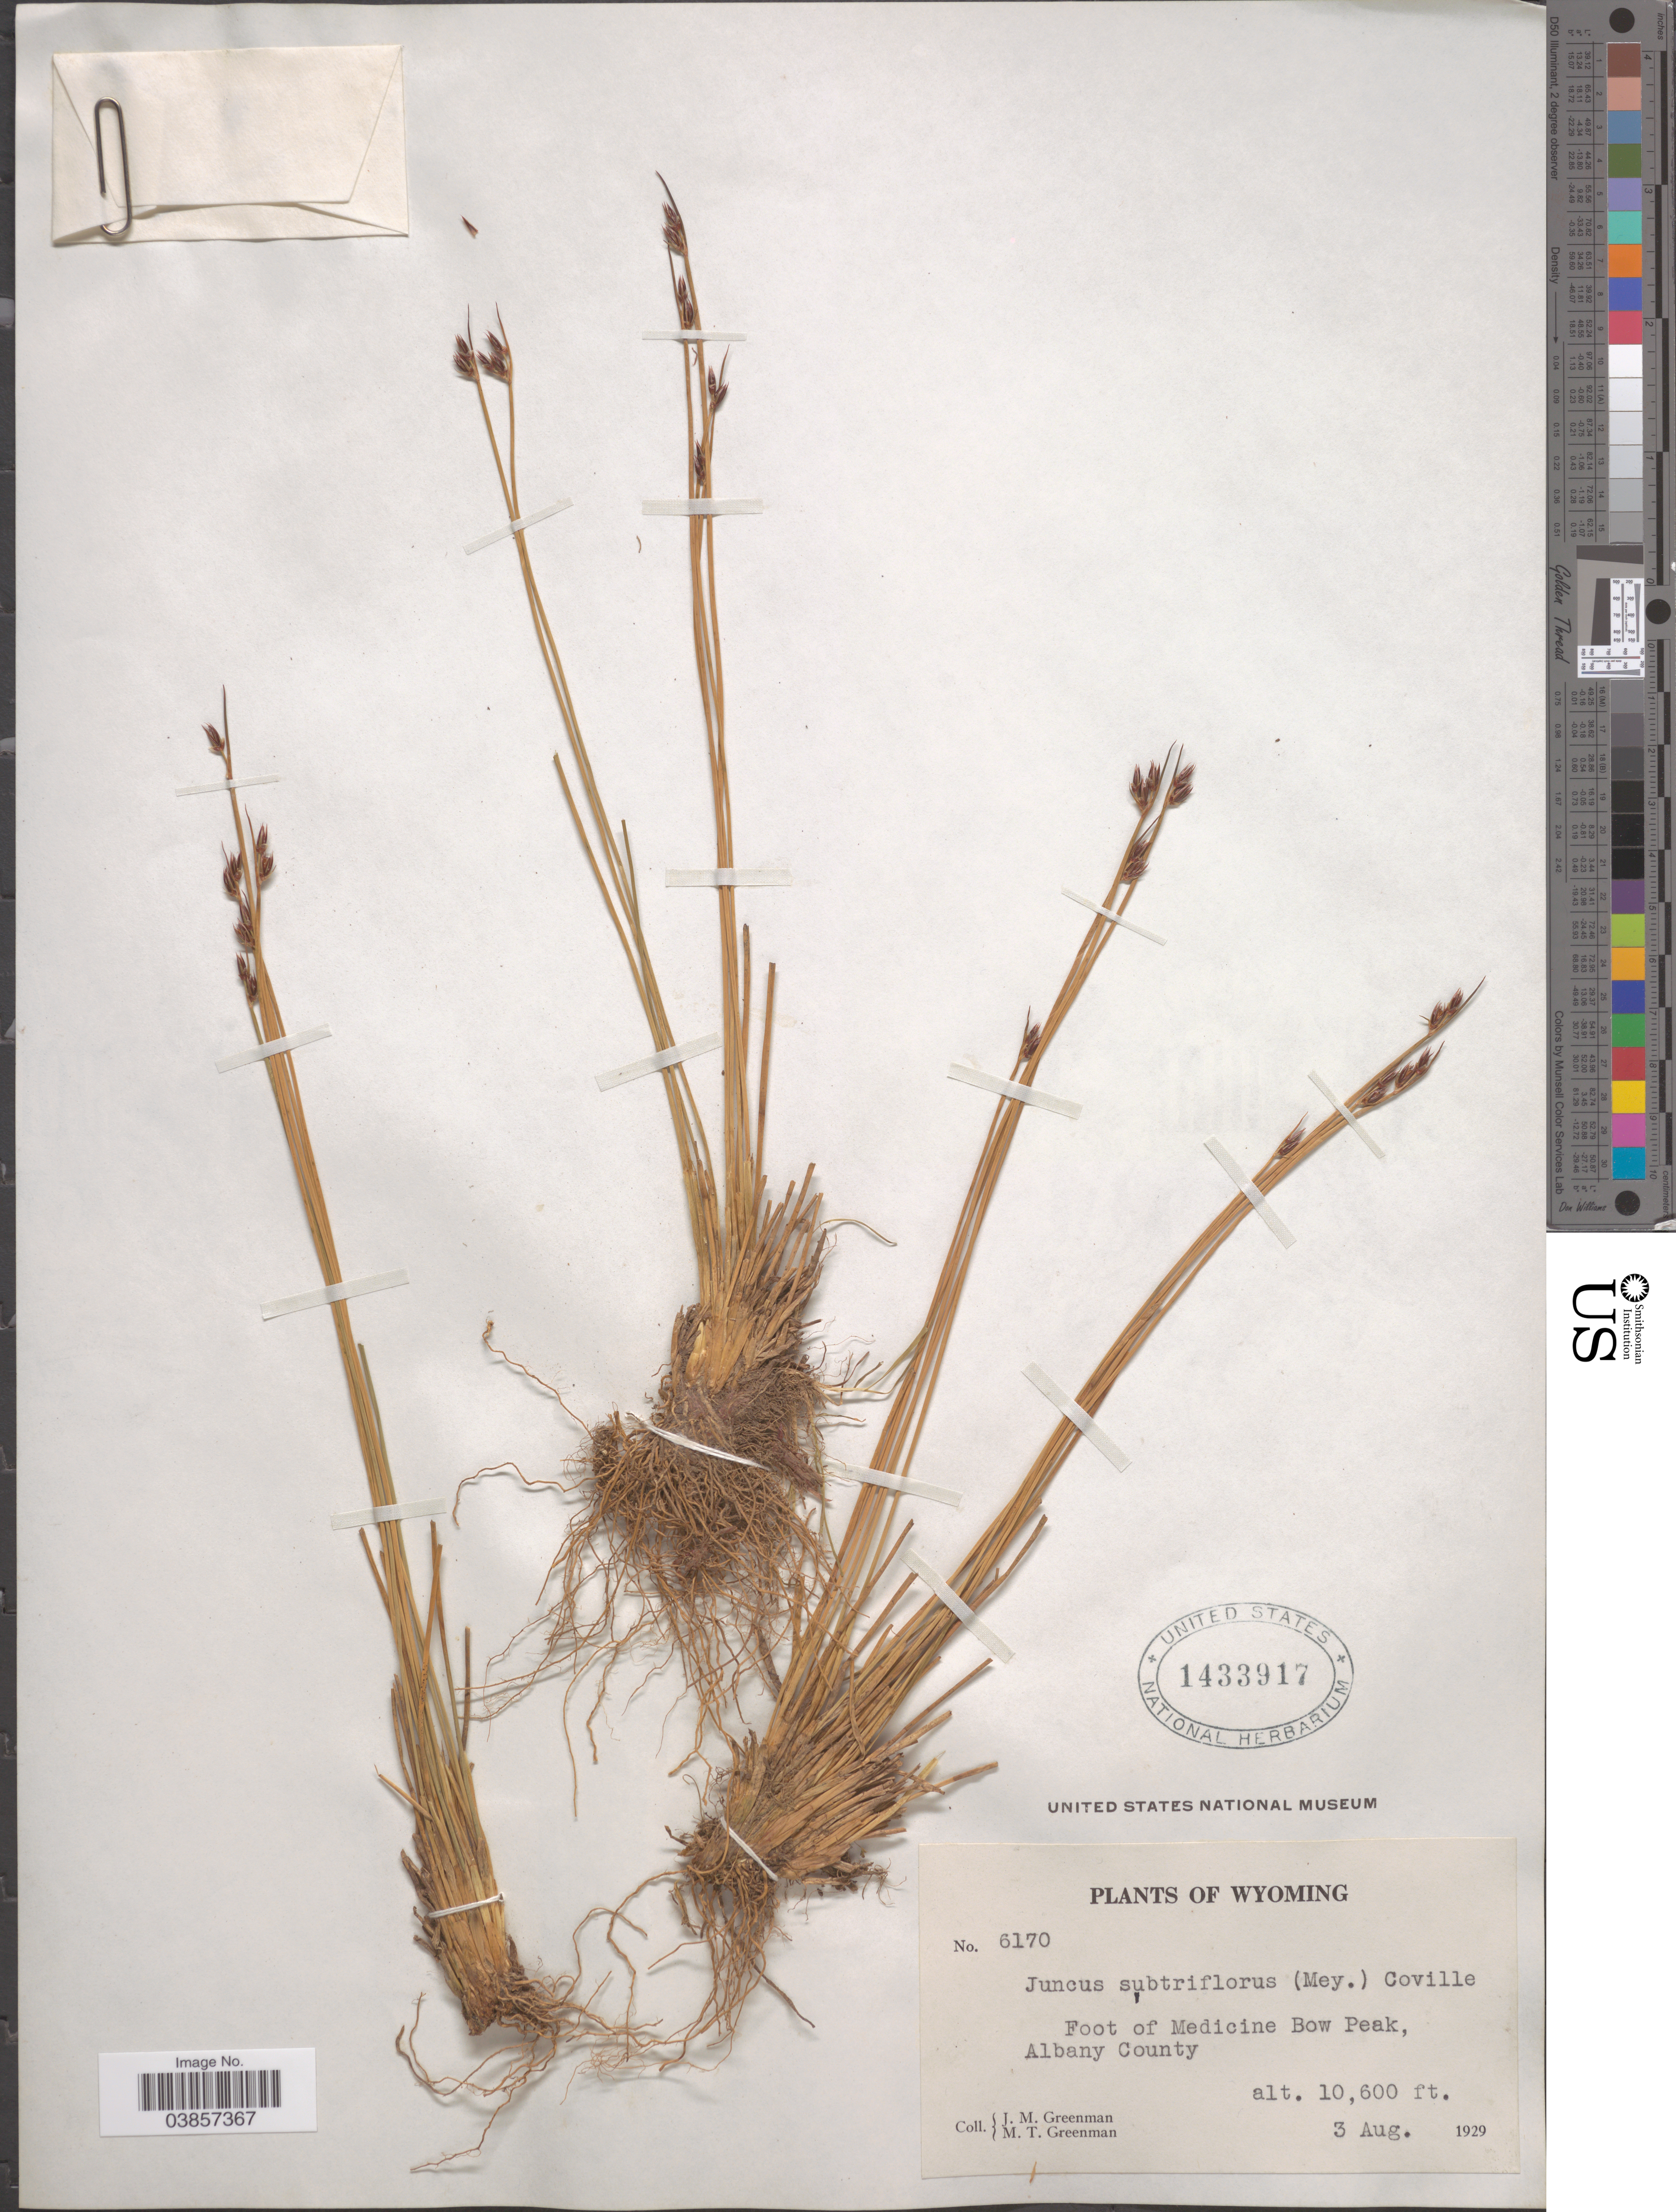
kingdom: Plantae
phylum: Tracheophyta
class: Liliopsida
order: Poales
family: Juncaceae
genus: Juncus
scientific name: Juncus subtriflorus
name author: (E. Mey.) Coville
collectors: J. M. Greenman & M. Greenman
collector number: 6170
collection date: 1929-08-03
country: United States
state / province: Wyoming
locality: Foot of Medicine Bow Peak, Albany County.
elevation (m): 3231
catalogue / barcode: US 1433917